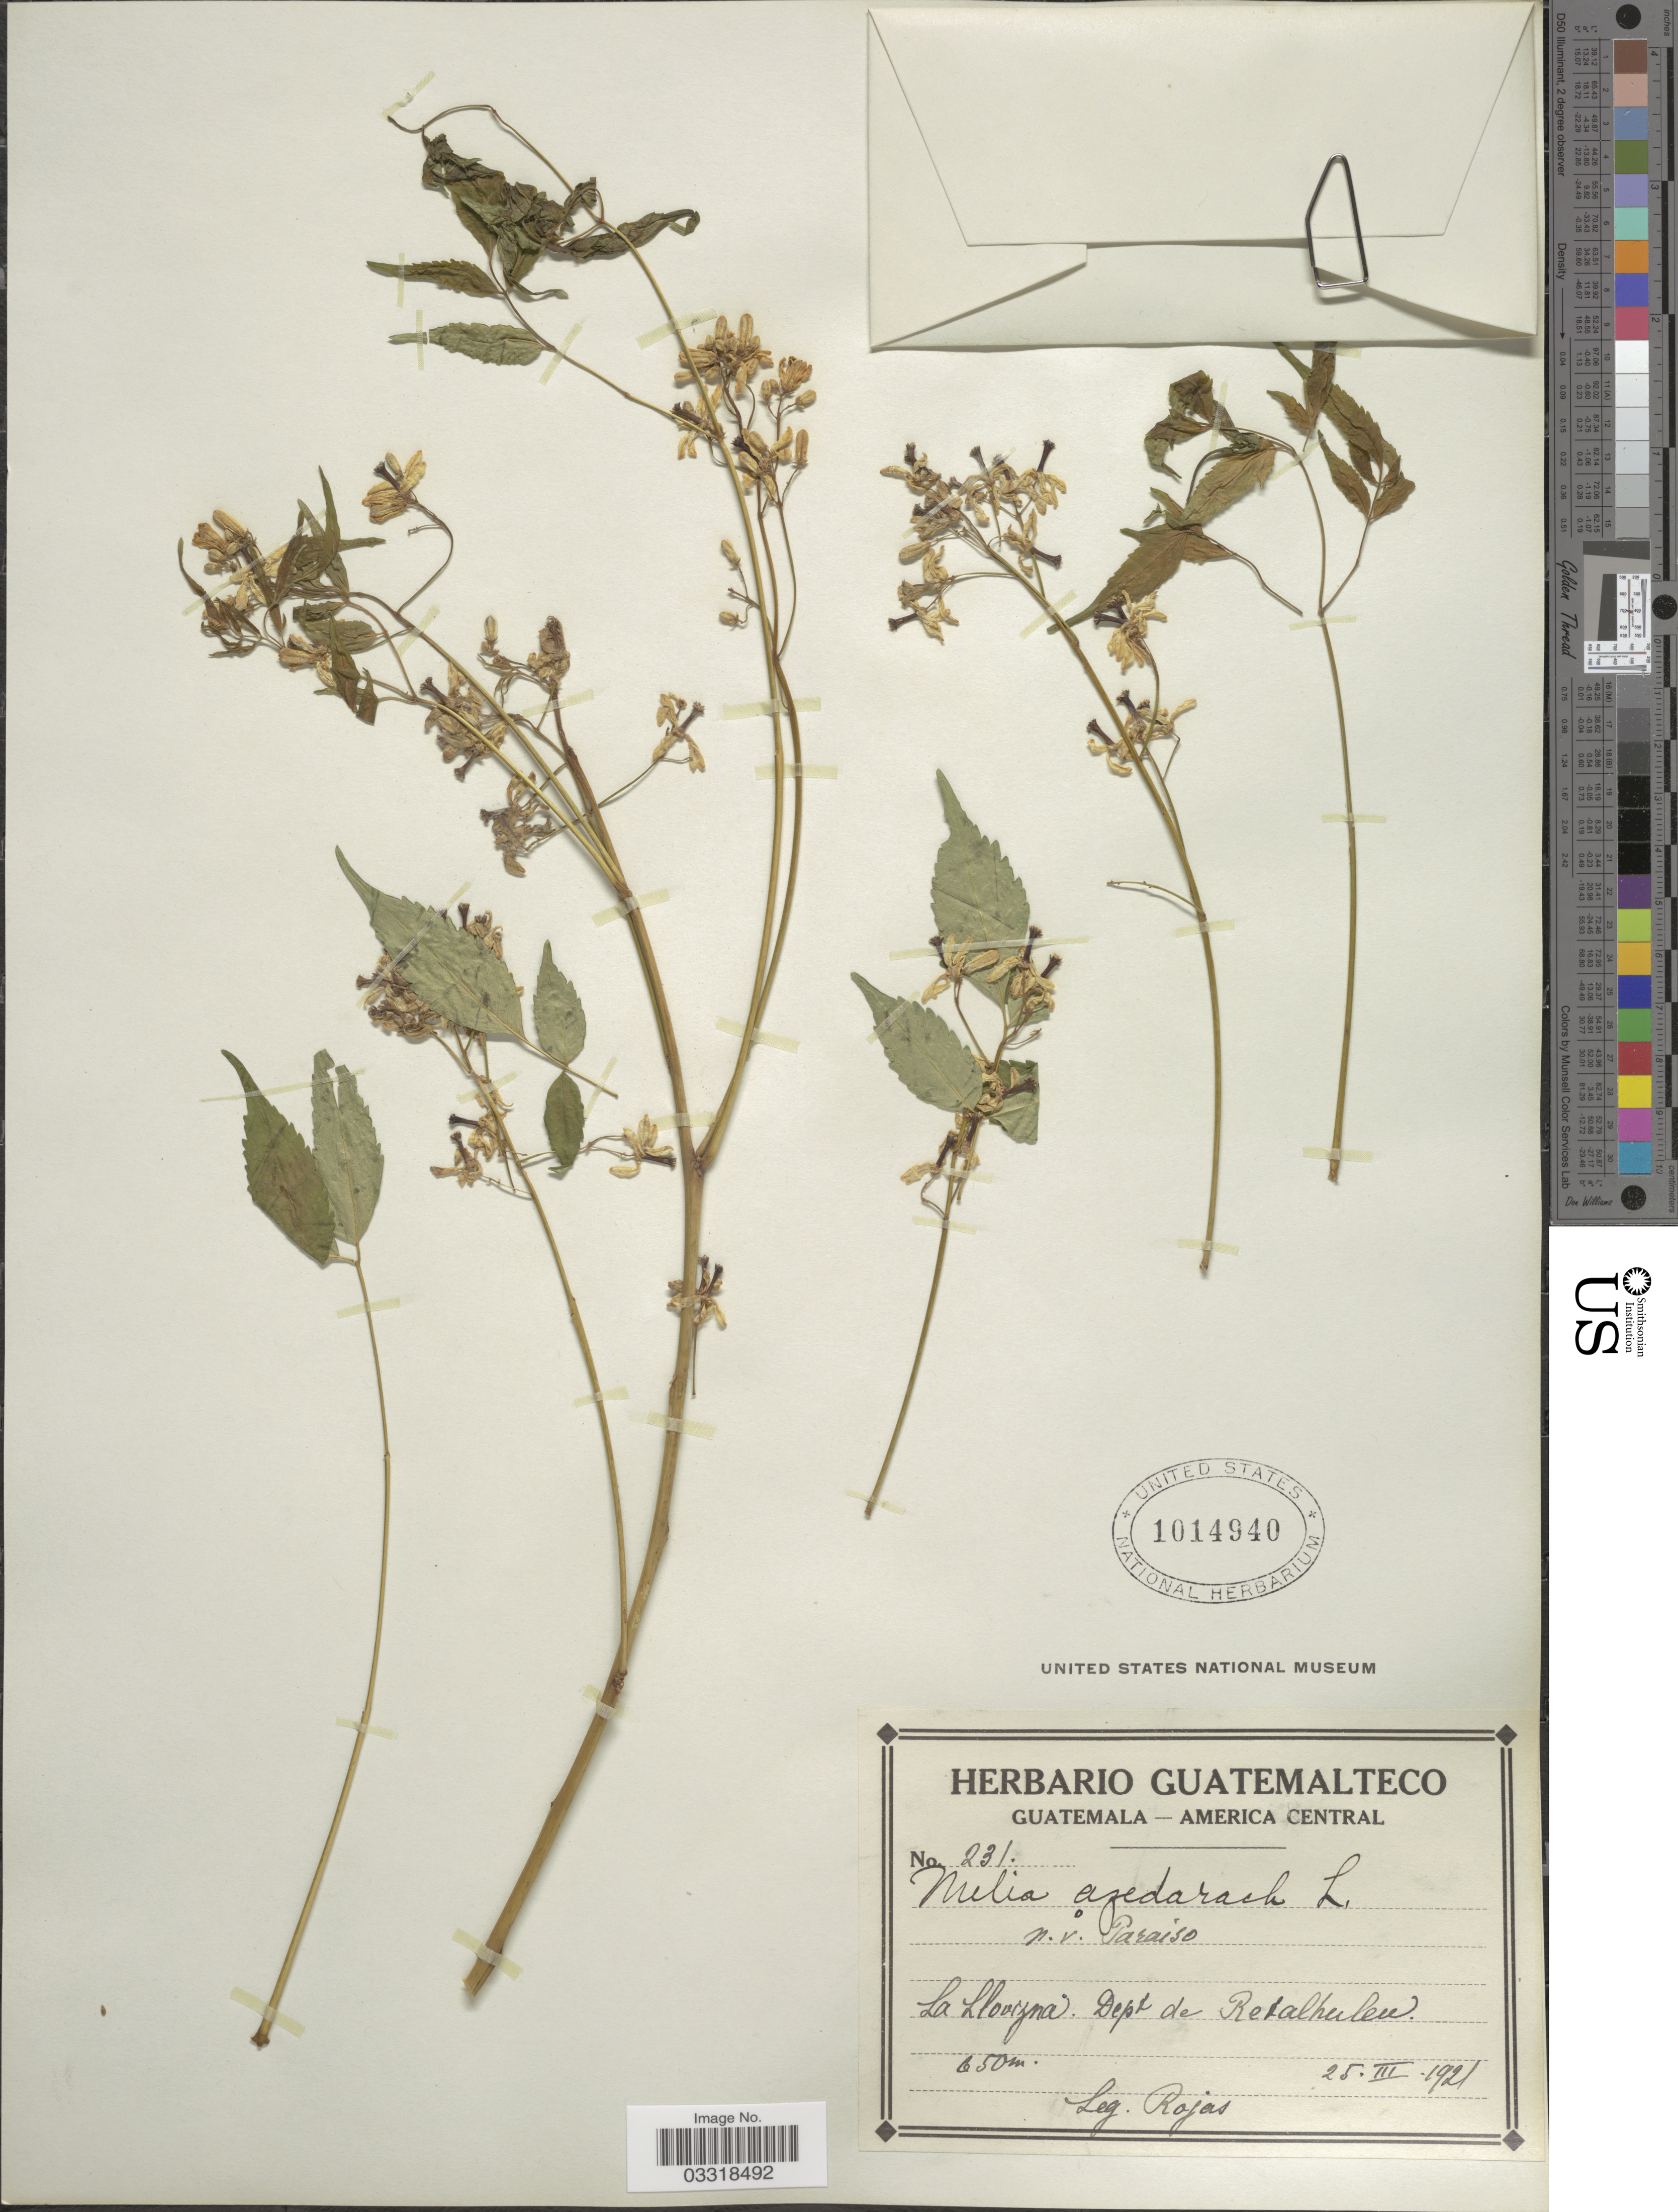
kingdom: Plantae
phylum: Tracheophyta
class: Magnoliopsida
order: Sapindales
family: Meliaceae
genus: Melia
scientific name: Melia azedarach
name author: L.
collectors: Rojas, --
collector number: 231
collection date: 1921-03-25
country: Guatemala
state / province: Retalhuleu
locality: La Llovizna. Dept de Retalhuleu.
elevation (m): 650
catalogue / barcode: US 1014940